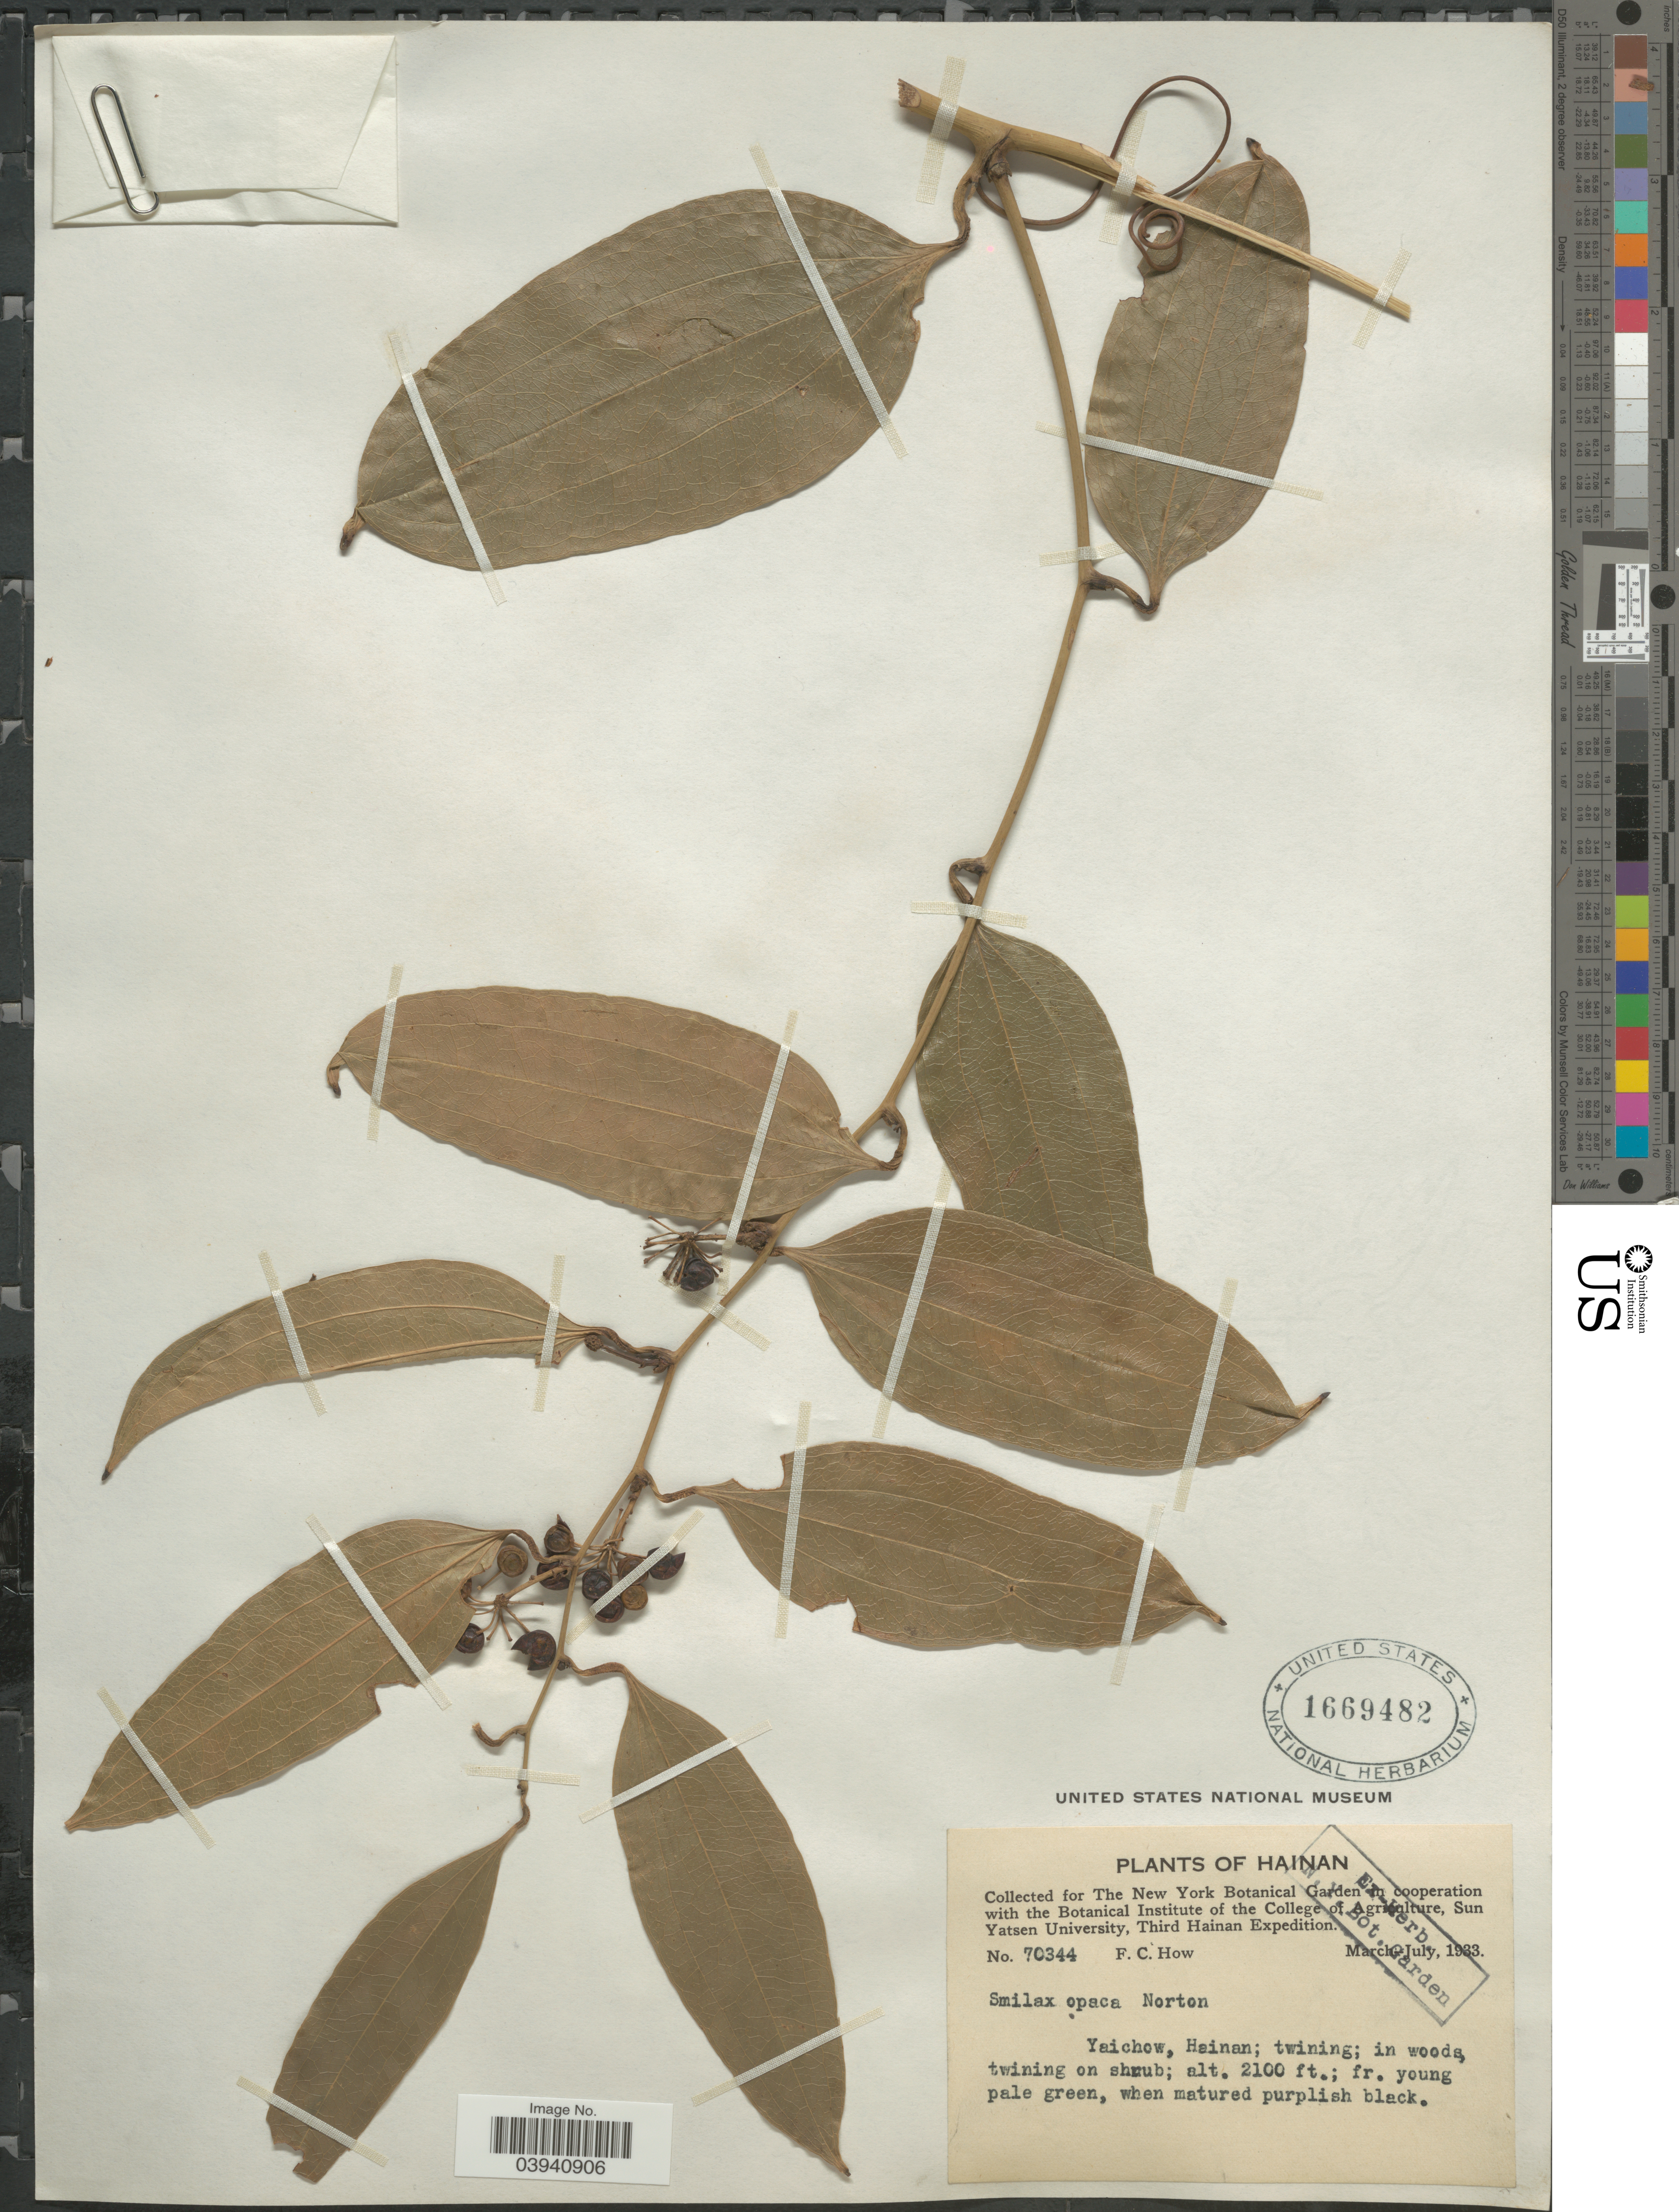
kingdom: Plantae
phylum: Tracheophyta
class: Liliopsida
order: Liliales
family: Smilacaceae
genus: Smilax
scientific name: Smilax opaca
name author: (A. DC.) J.B. Norton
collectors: F. C. How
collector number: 70344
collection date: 1933-03/1933-07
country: China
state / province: Hainan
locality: Yaichow, Hainan.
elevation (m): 640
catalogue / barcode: US 1669482